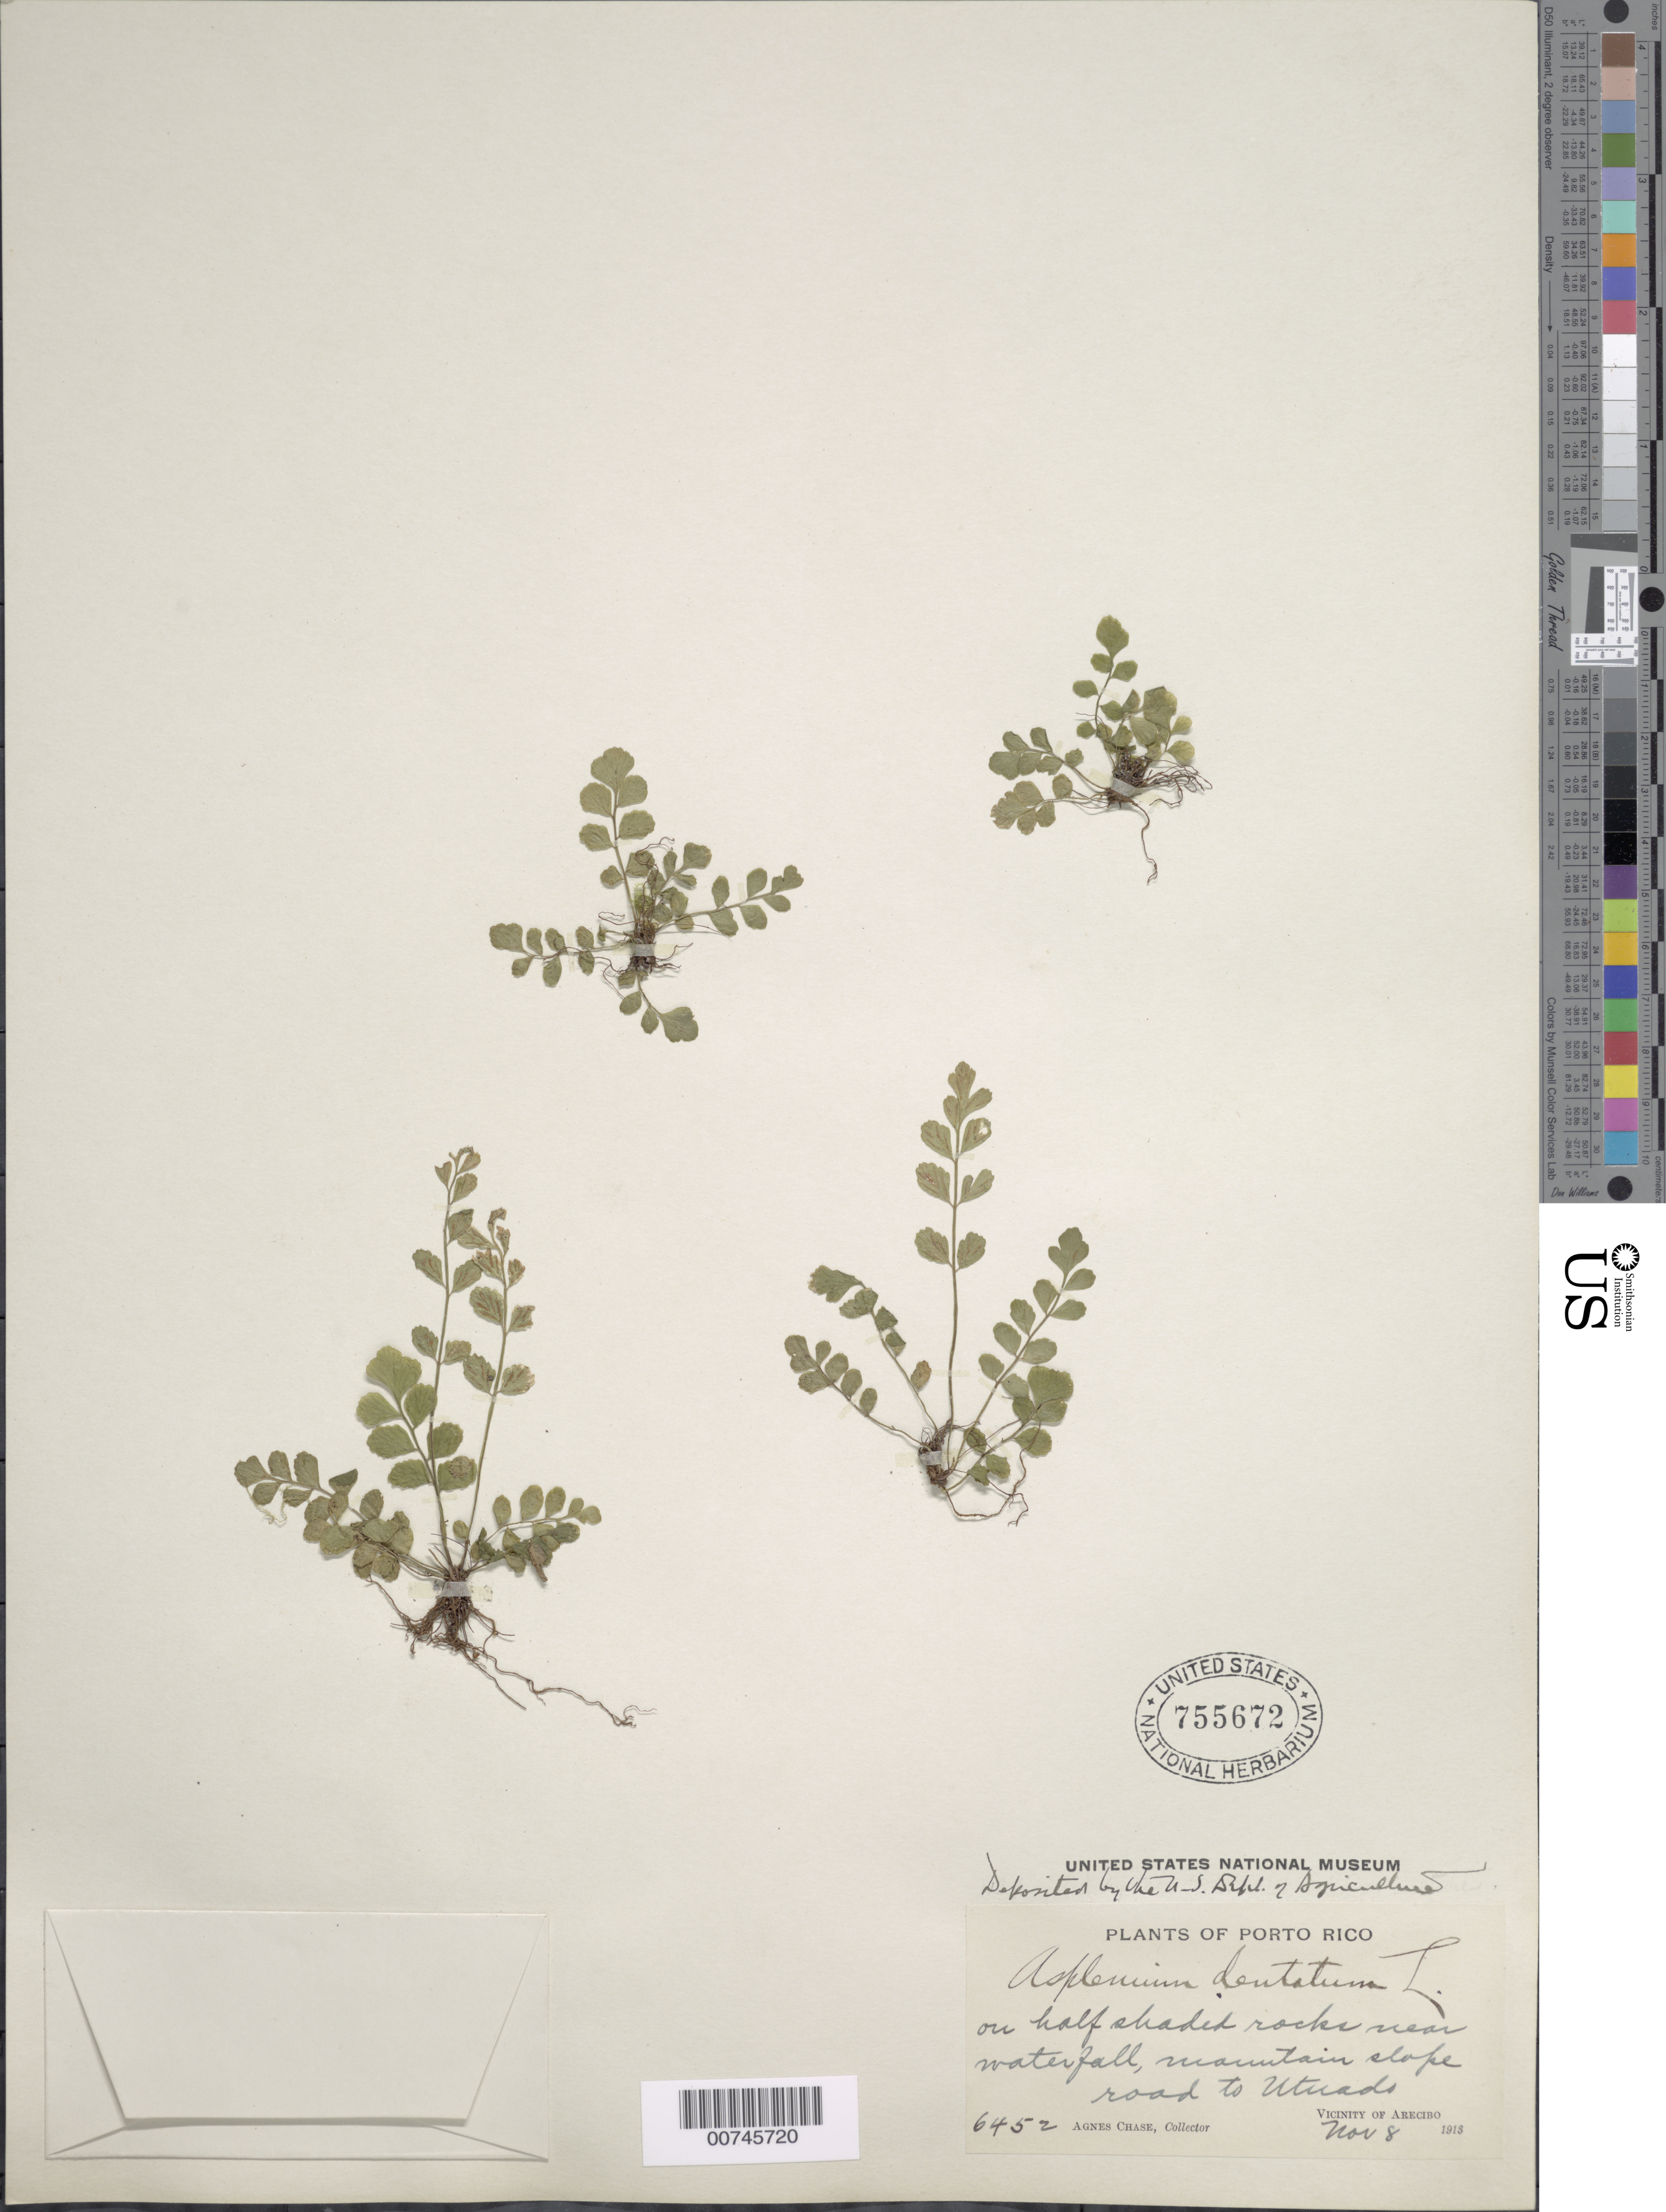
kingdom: Plantae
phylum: Tracheophyta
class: Polypodiopsida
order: Polypodiales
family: Aspleniaceae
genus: Asplenium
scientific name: Asplenium trichomanes-dentatum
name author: L.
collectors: A. Chase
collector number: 6452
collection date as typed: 08 Nov 1913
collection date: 1913-11-08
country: Puerto Rico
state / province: Utuado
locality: Road to Utuado, mountain slope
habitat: On half shaded rocks near waterfall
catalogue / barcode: US 755672